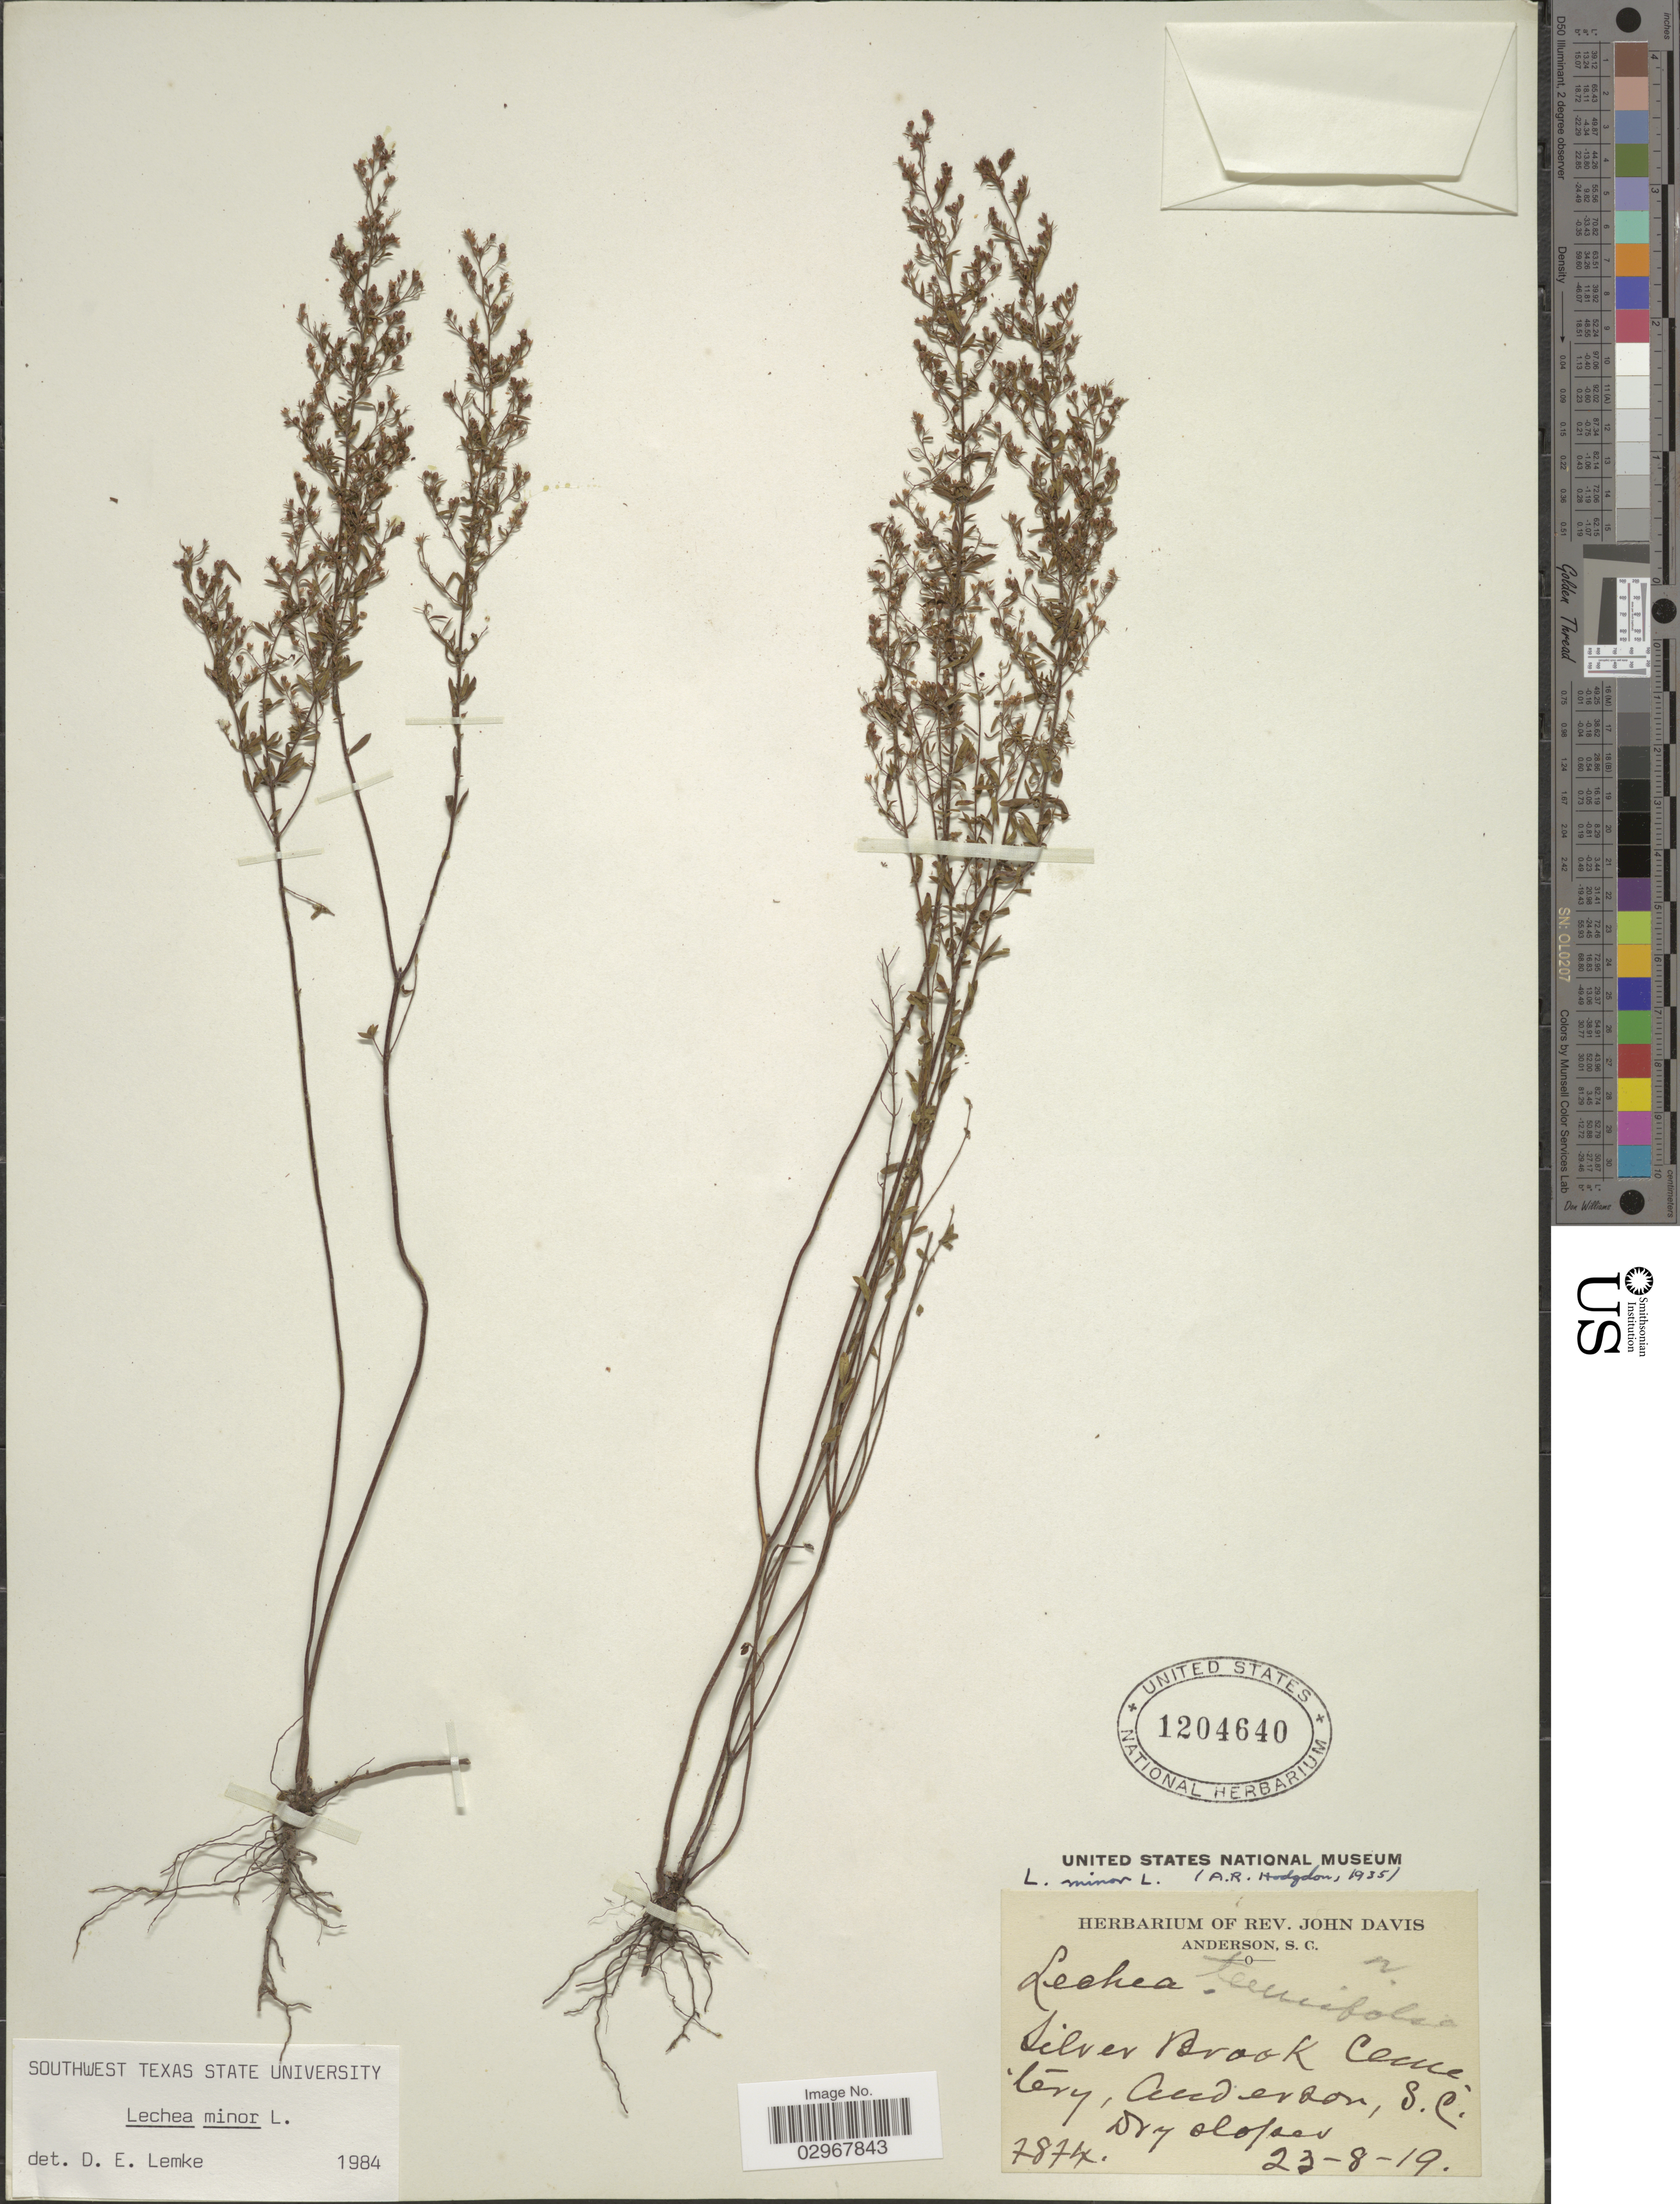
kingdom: Plantae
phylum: Tracheophyta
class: Magnoliopsida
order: Malvales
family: Cistaceae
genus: Lechea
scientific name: Lechea minor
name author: L.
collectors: ex herb. Rev. John Davis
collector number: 7874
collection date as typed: Transcribed d/m/y: 23/8/19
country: United States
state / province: South Carolina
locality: Silver Brook Cemetery, Anderson.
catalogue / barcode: US 1204640